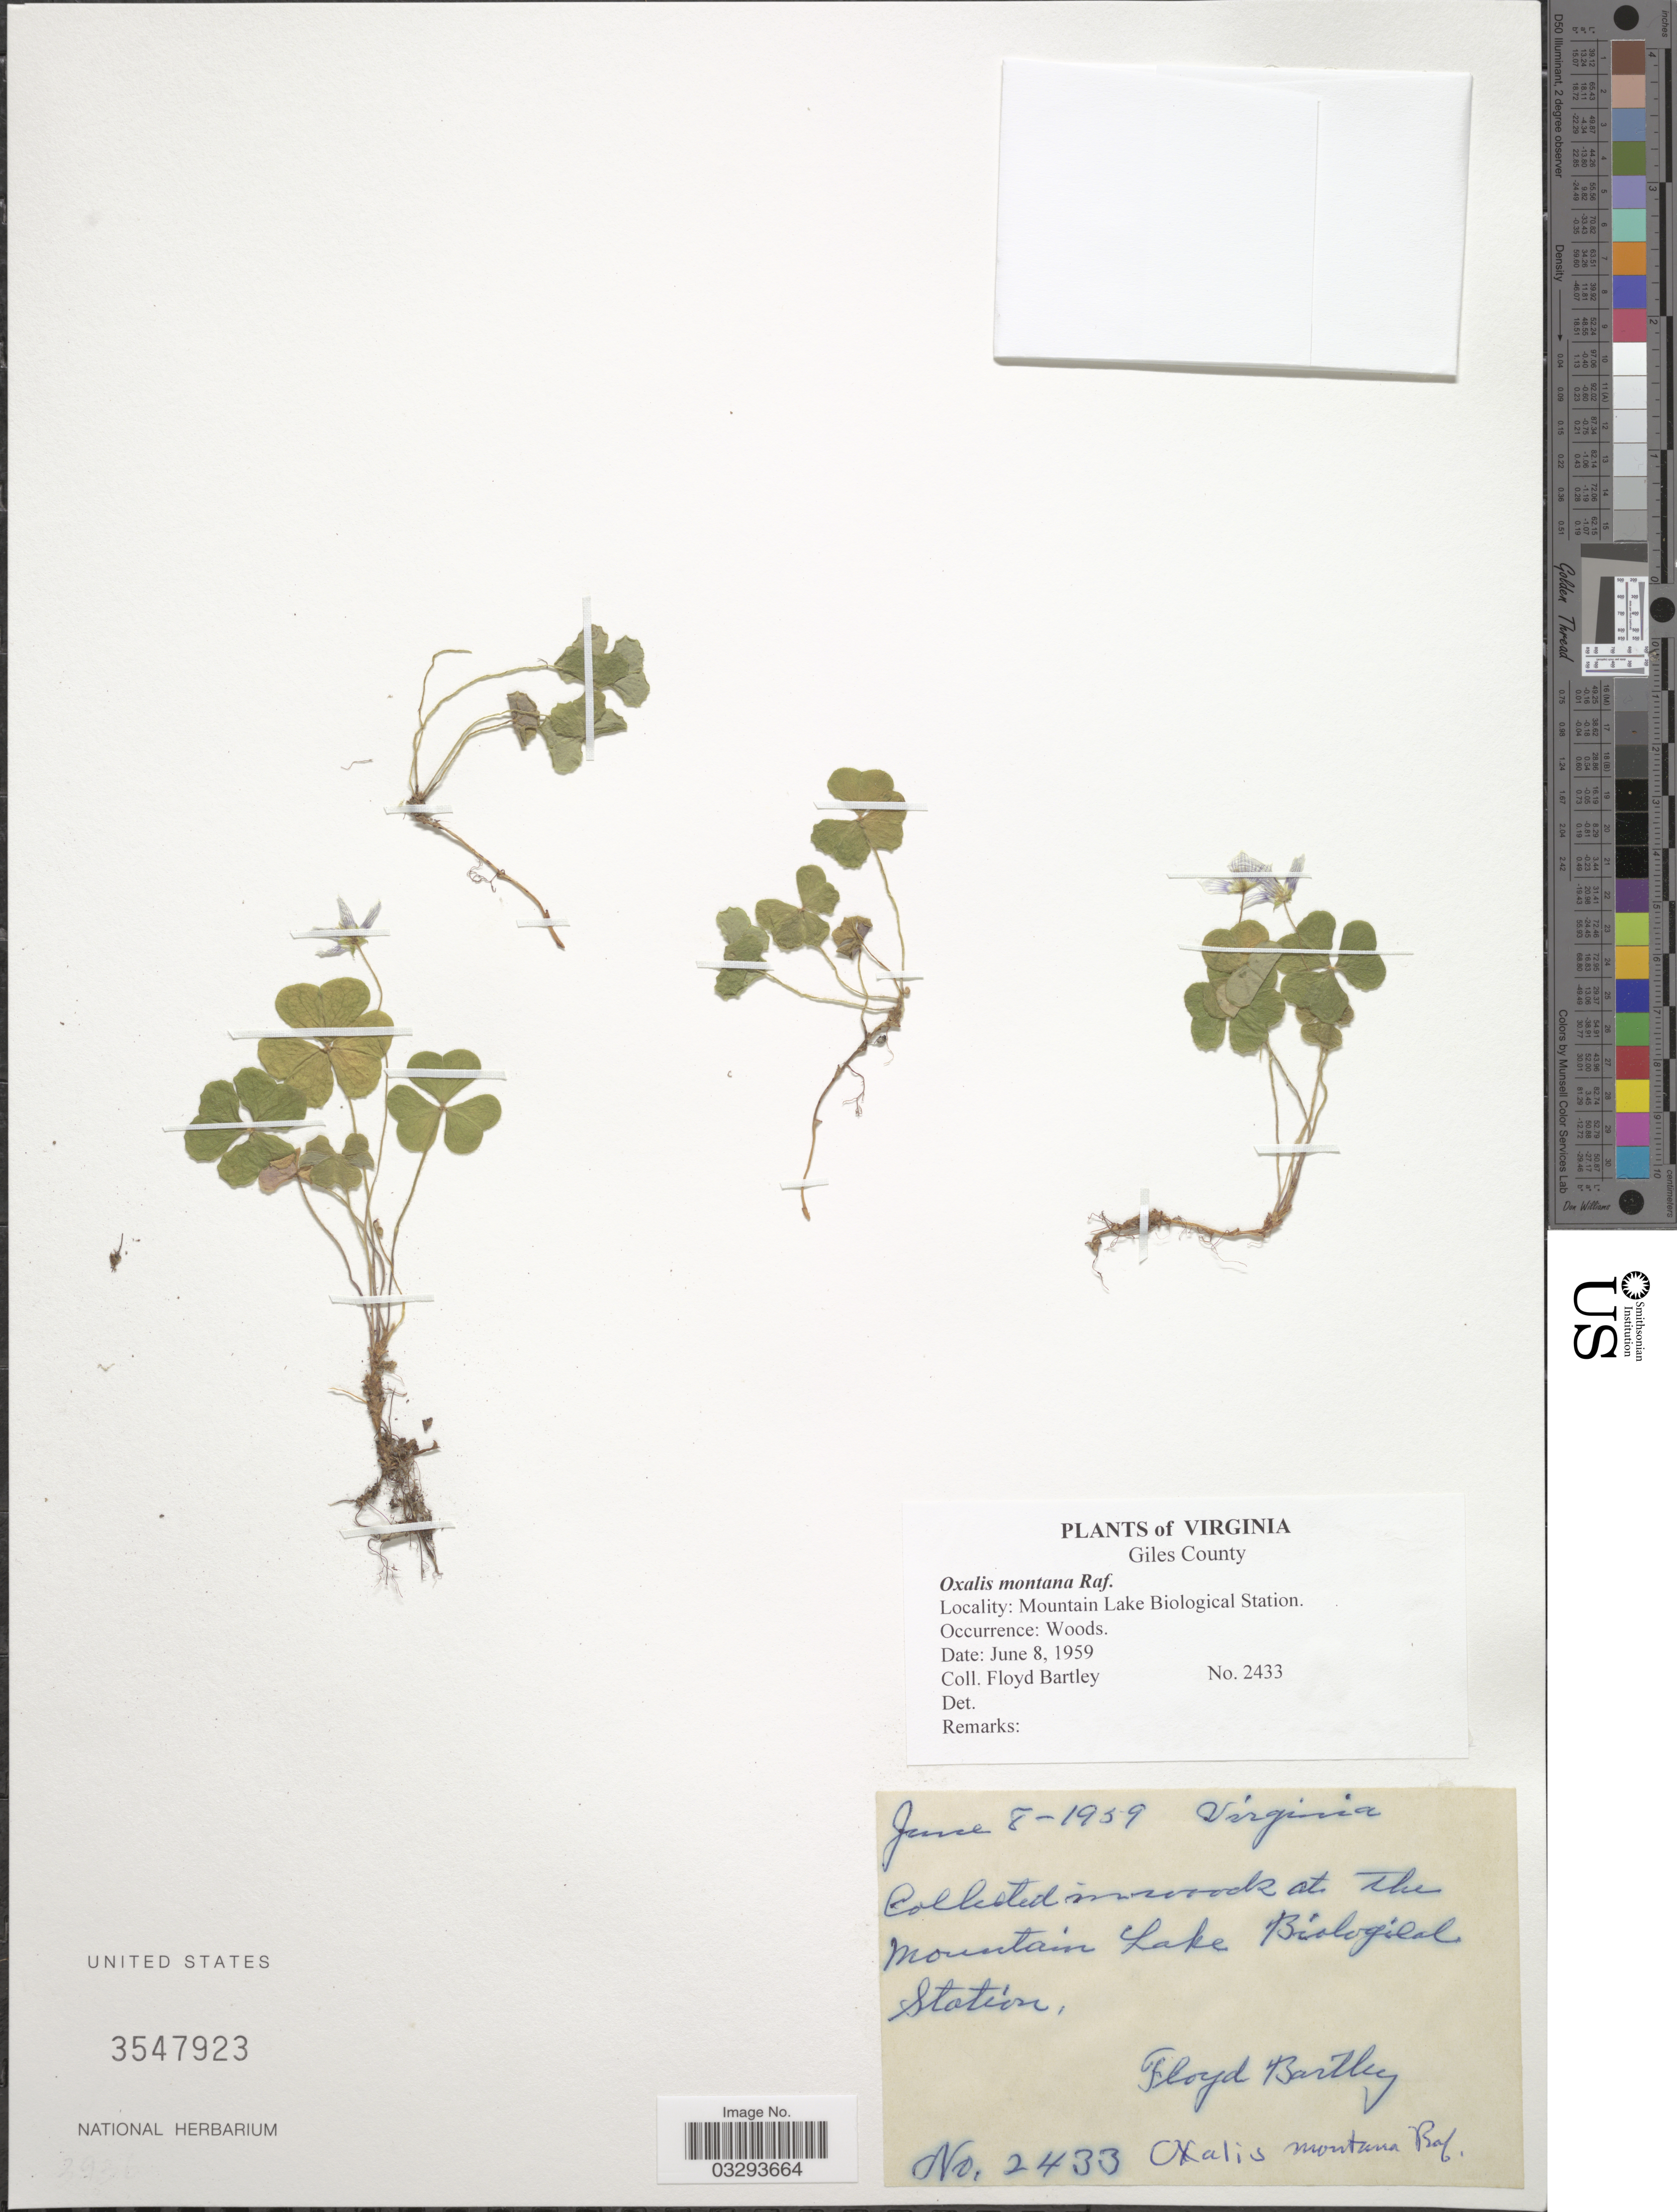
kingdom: Plantae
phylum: Tracheophyta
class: Magnoliopsida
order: Oxalidales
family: Oxalidaceae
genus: Oxalis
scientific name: Oxalis montana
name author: Raf.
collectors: F. Bartley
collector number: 2433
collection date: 1959-06-08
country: United States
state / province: Virginia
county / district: Giles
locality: Mountain Lake Biological Station.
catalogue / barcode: US 3547923